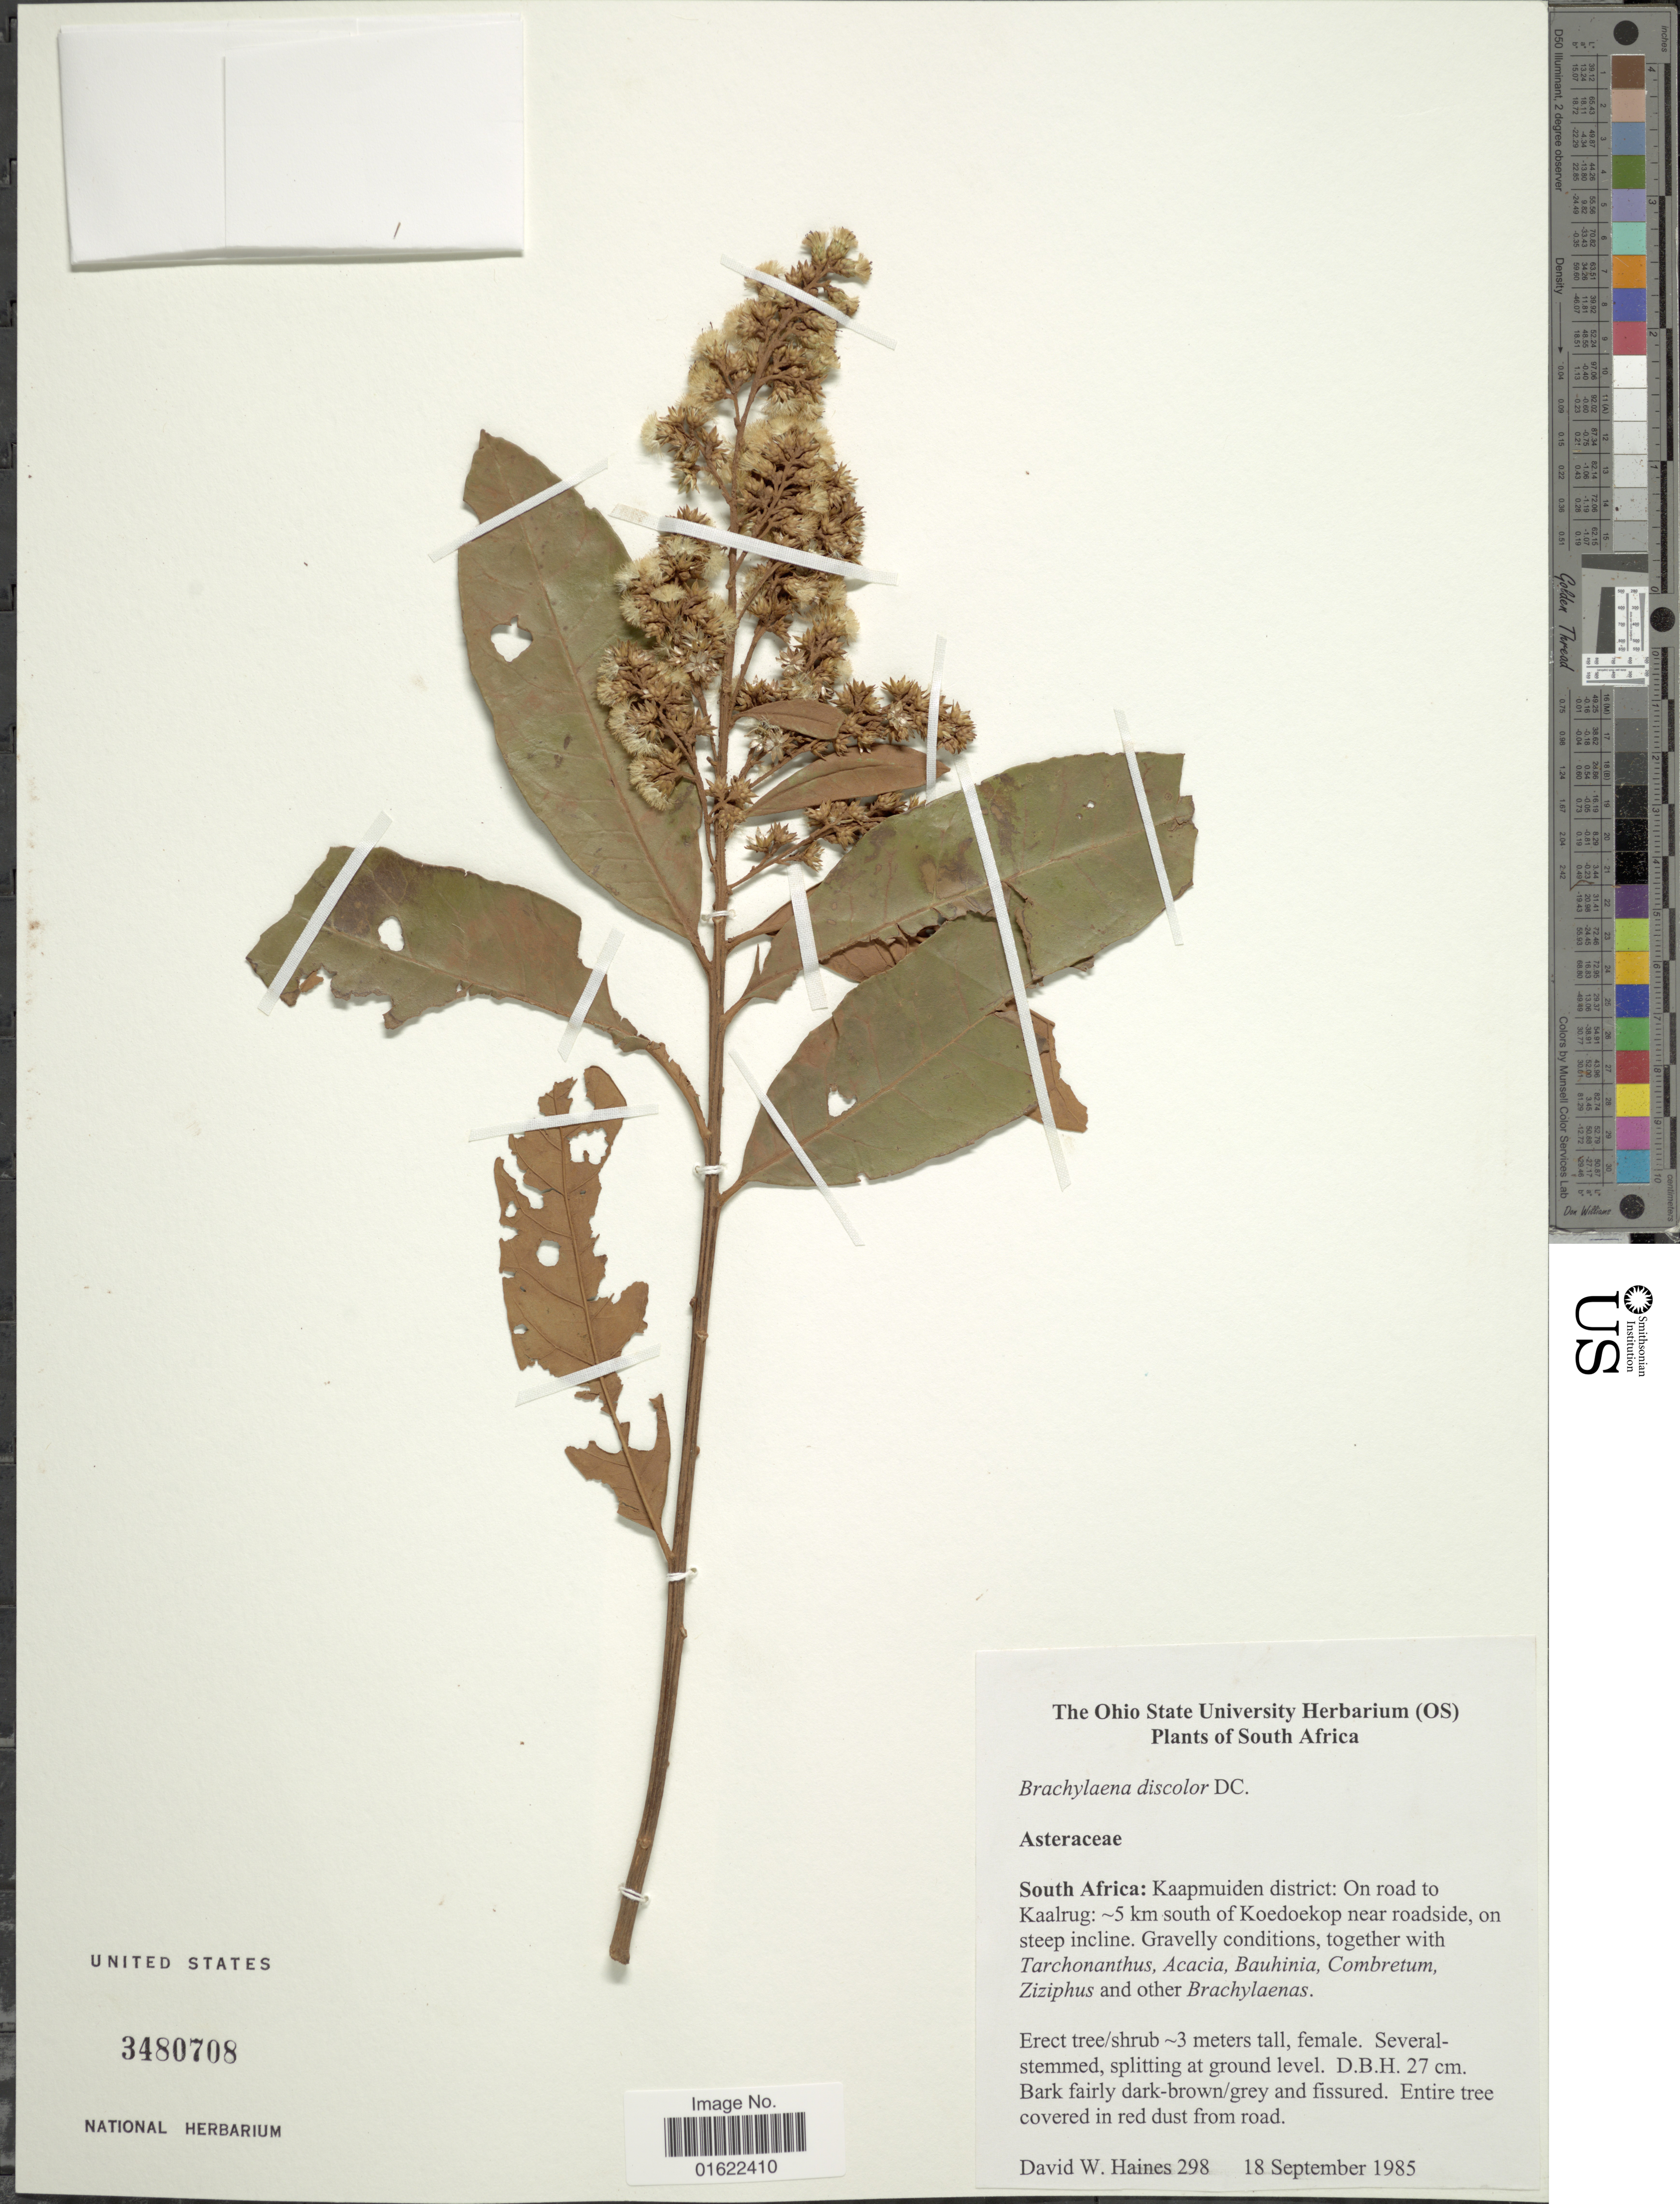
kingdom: Plantae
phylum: Tracheophyta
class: Magnoliopsida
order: Asterales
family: Asteraceae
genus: Brachylaena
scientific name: Brachylaena discolor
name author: DC.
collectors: D. Haines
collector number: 298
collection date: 1985-09-18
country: South Africa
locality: Kaapmuiden district: On road to Kaalrug: 5 km south of Koedoekop near roadside, on steep incline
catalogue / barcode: US 3480708